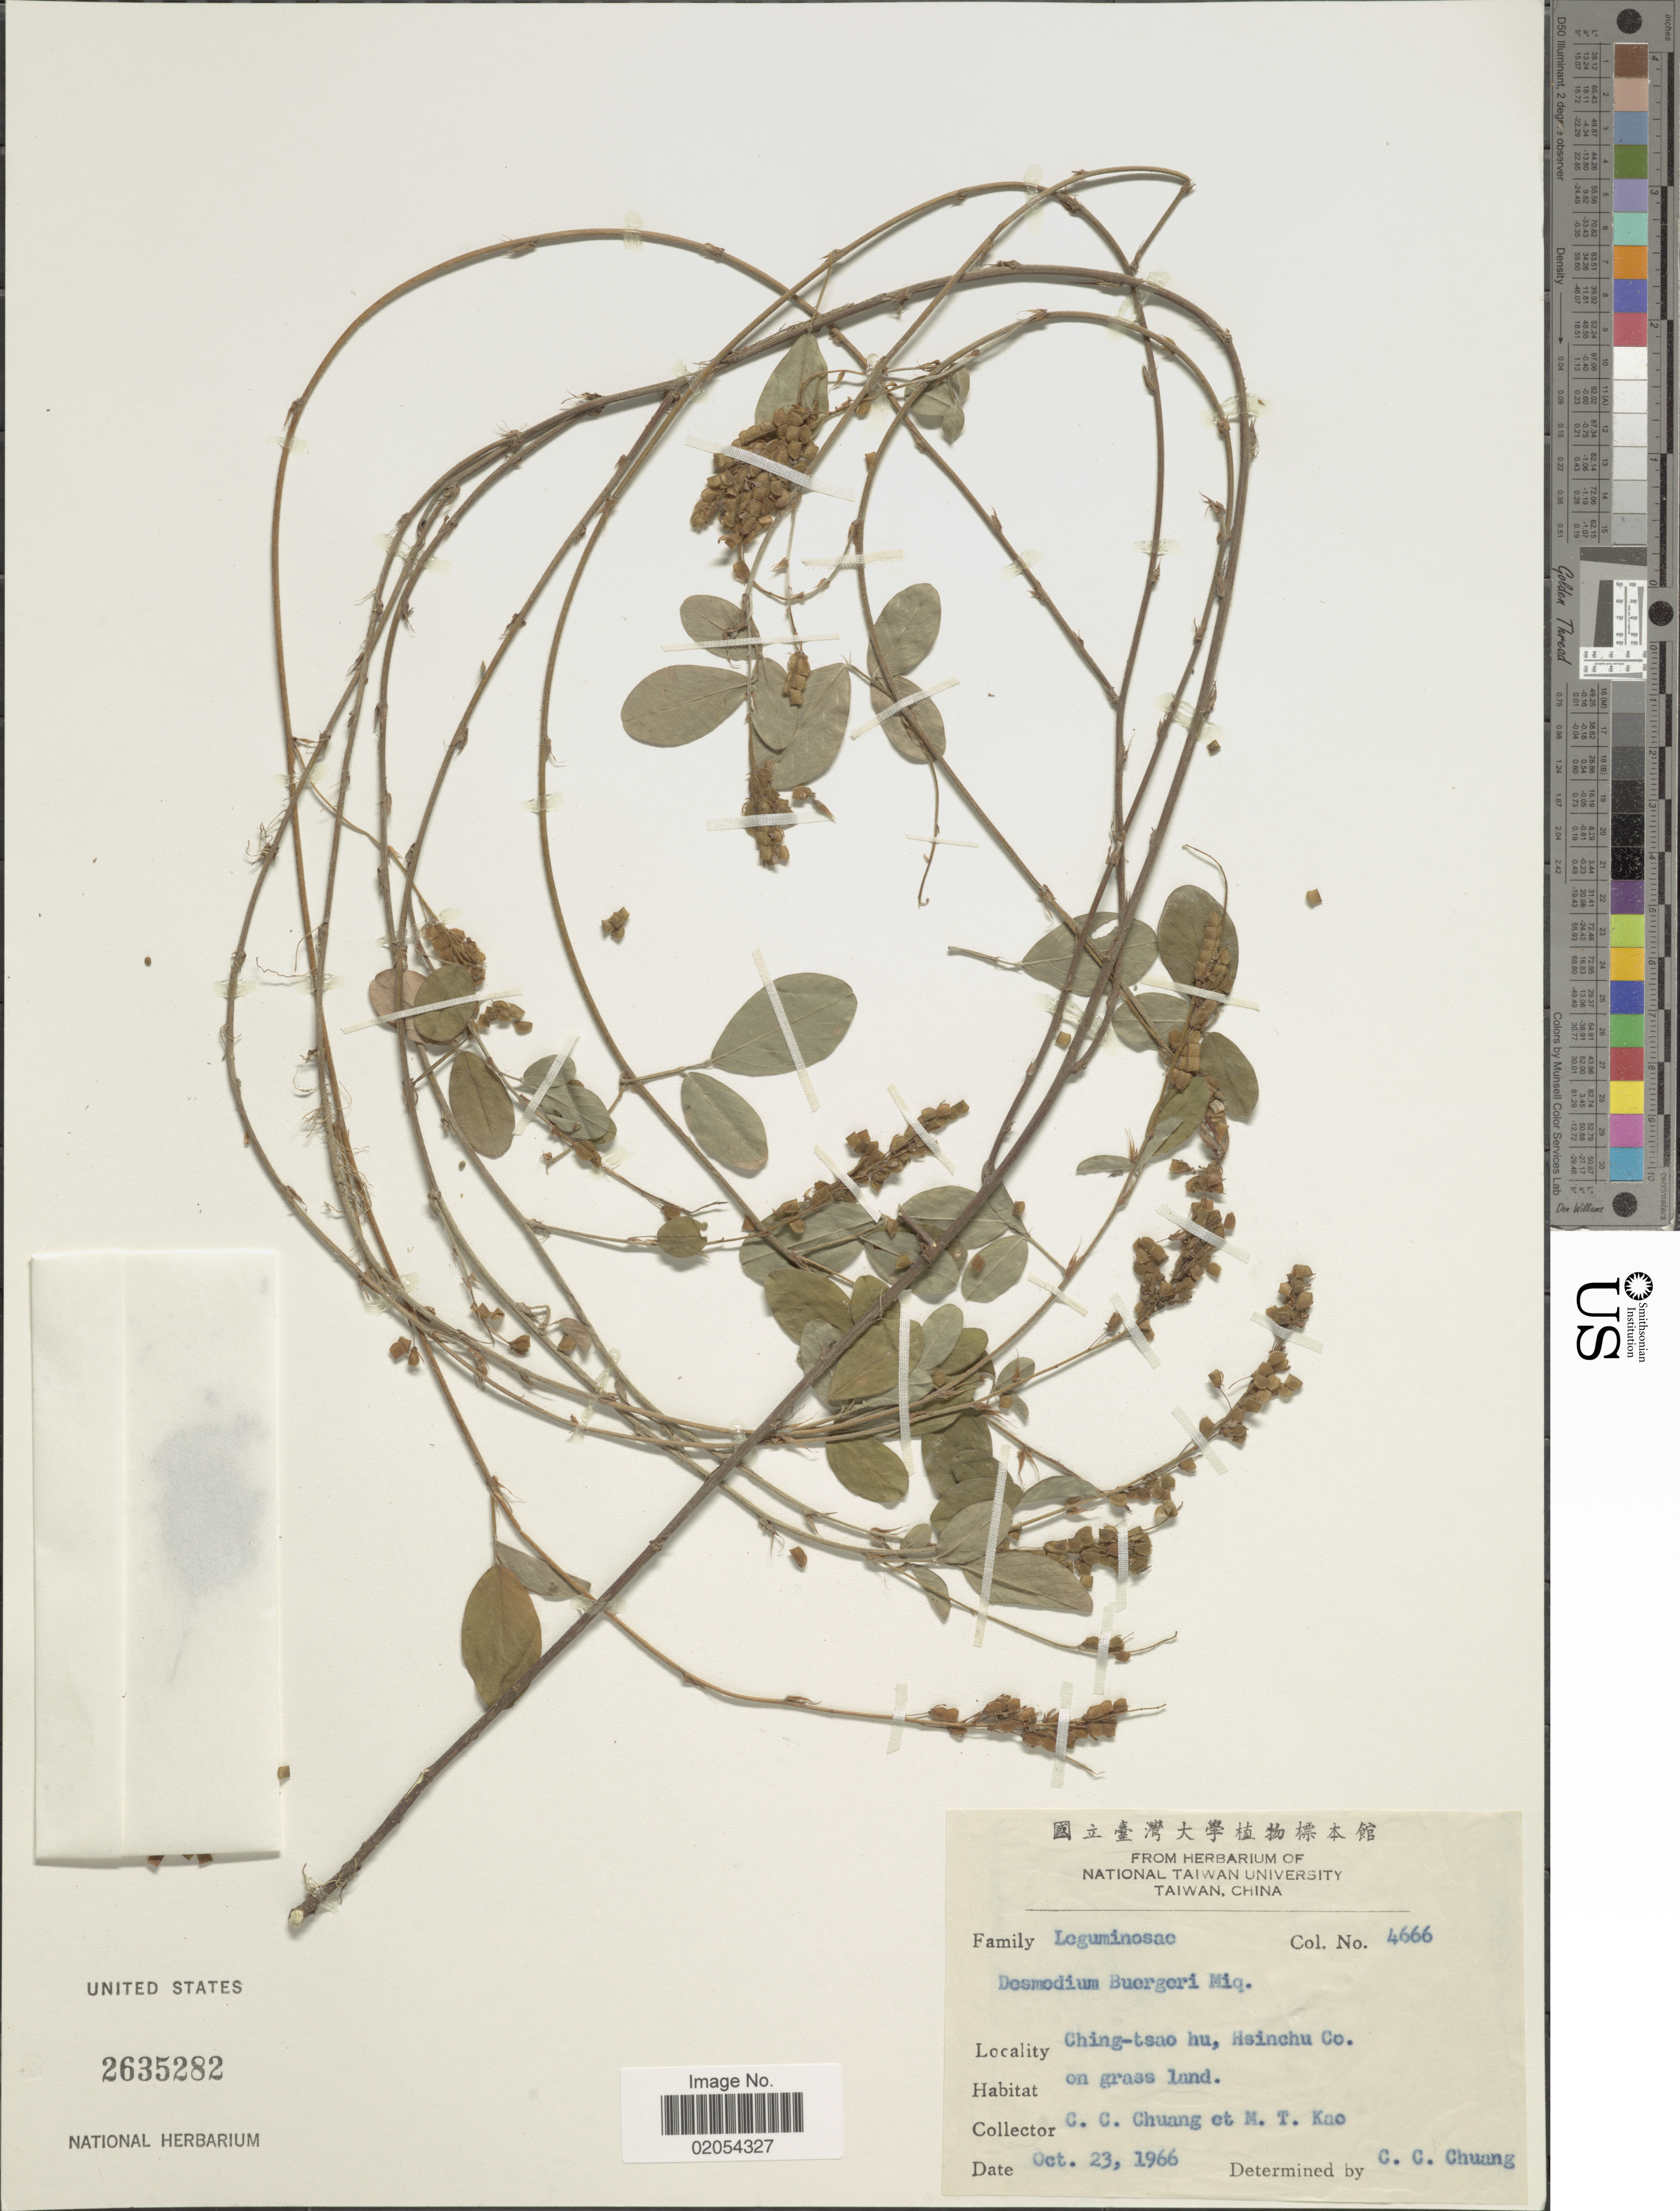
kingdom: Plantae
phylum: Tracheophyta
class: Magnoliopsida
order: Fabales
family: Fabaceae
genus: Grona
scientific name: Grona heterocarpos subsp. heterocarpos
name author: (L.) H. Ohashi & K. Ohashi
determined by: Strong, Mark T., (BOT), Smithsonian Institution - National Museum of Natural History (UNITED STATES)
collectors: C. C. Chuang & M. T. Kao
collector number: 4666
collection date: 1966-10-23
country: Taiwan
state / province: Hsinchu City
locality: Ching-tsao hu, Hsinchu Co. on grass land.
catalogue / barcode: US 2635282